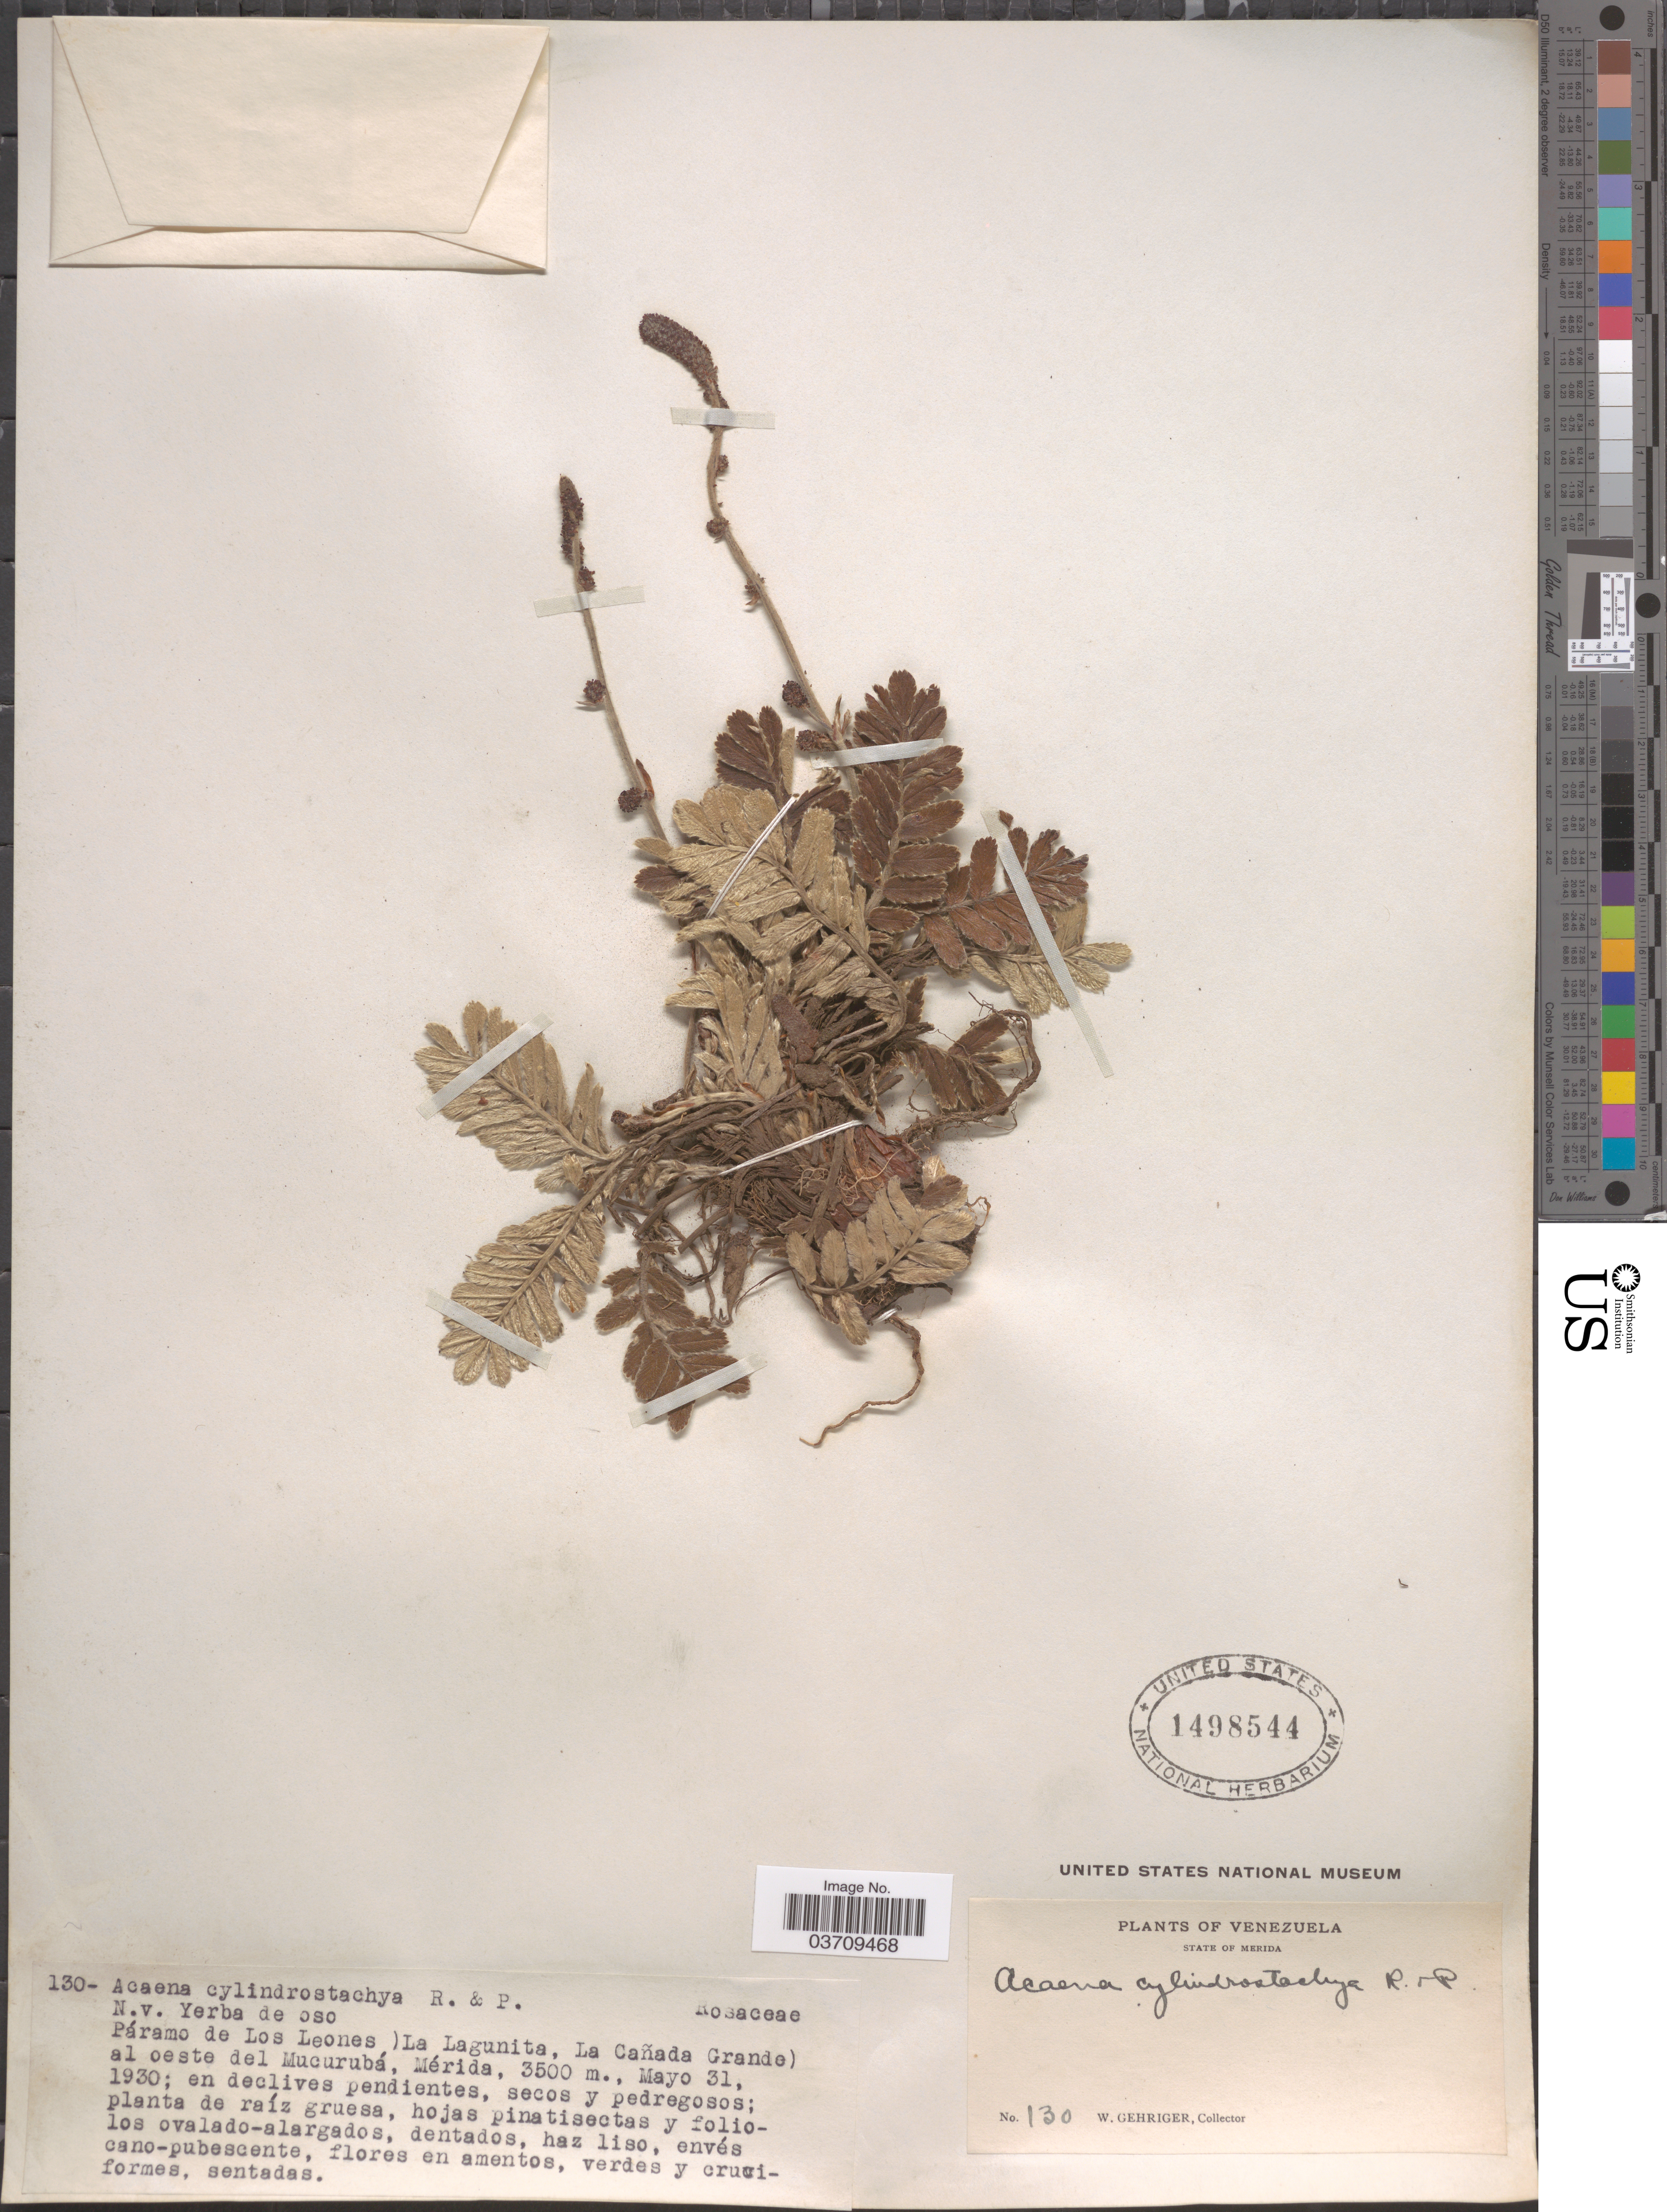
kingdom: Plantae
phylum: Tracheophyta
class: Magnoliopsida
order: Rosales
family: Rosaceae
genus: Acaena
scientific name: Acaena cylindristachya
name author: Ruiz & Pav.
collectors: W. Gehriger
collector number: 130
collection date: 1930-05-31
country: Venezuela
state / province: Merida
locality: Páramo de Los Leones )La Lagunita, La Cañada Grande) al oeste del Mucurubá.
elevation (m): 3500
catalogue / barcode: US 1498544